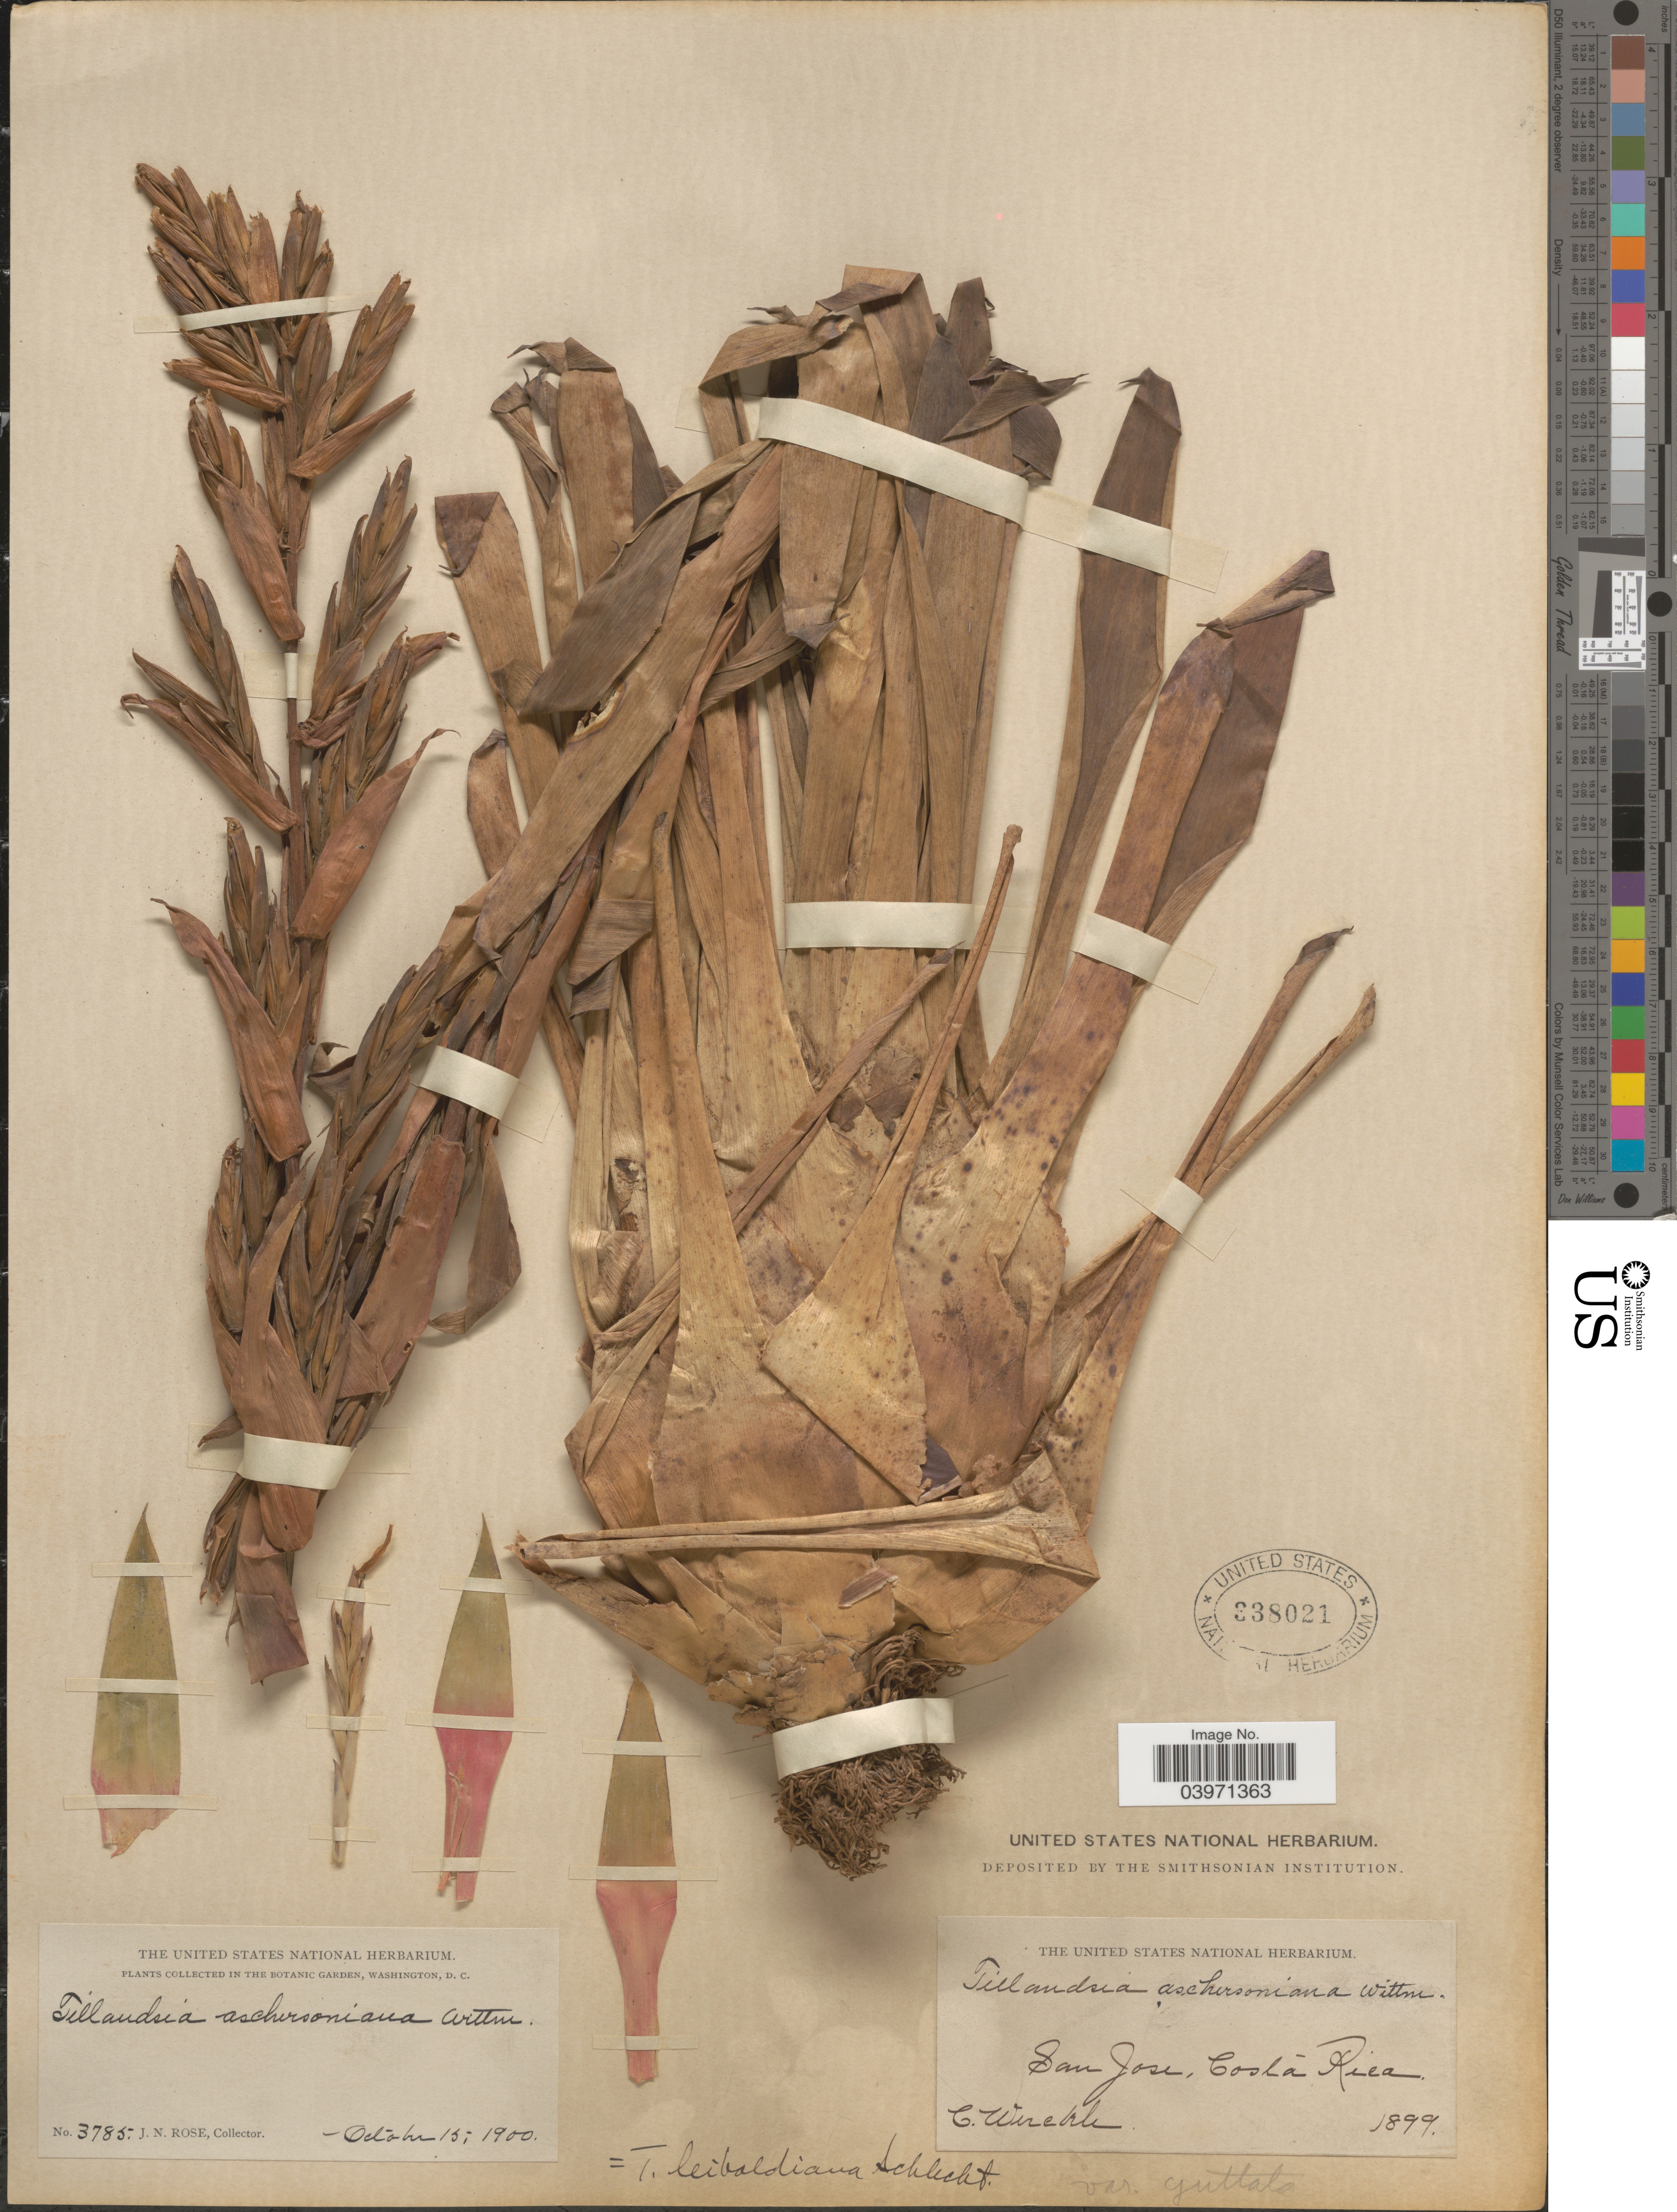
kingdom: Plantae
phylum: Tracheophyta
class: Liliopsida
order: Poales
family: Bromeliaceae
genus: Tillandsia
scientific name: Tillandsia leiboldiana var. guttata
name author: Hobbs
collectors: C. Wercklé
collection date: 1899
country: Costa Rica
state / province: San José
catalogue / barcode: US 338021